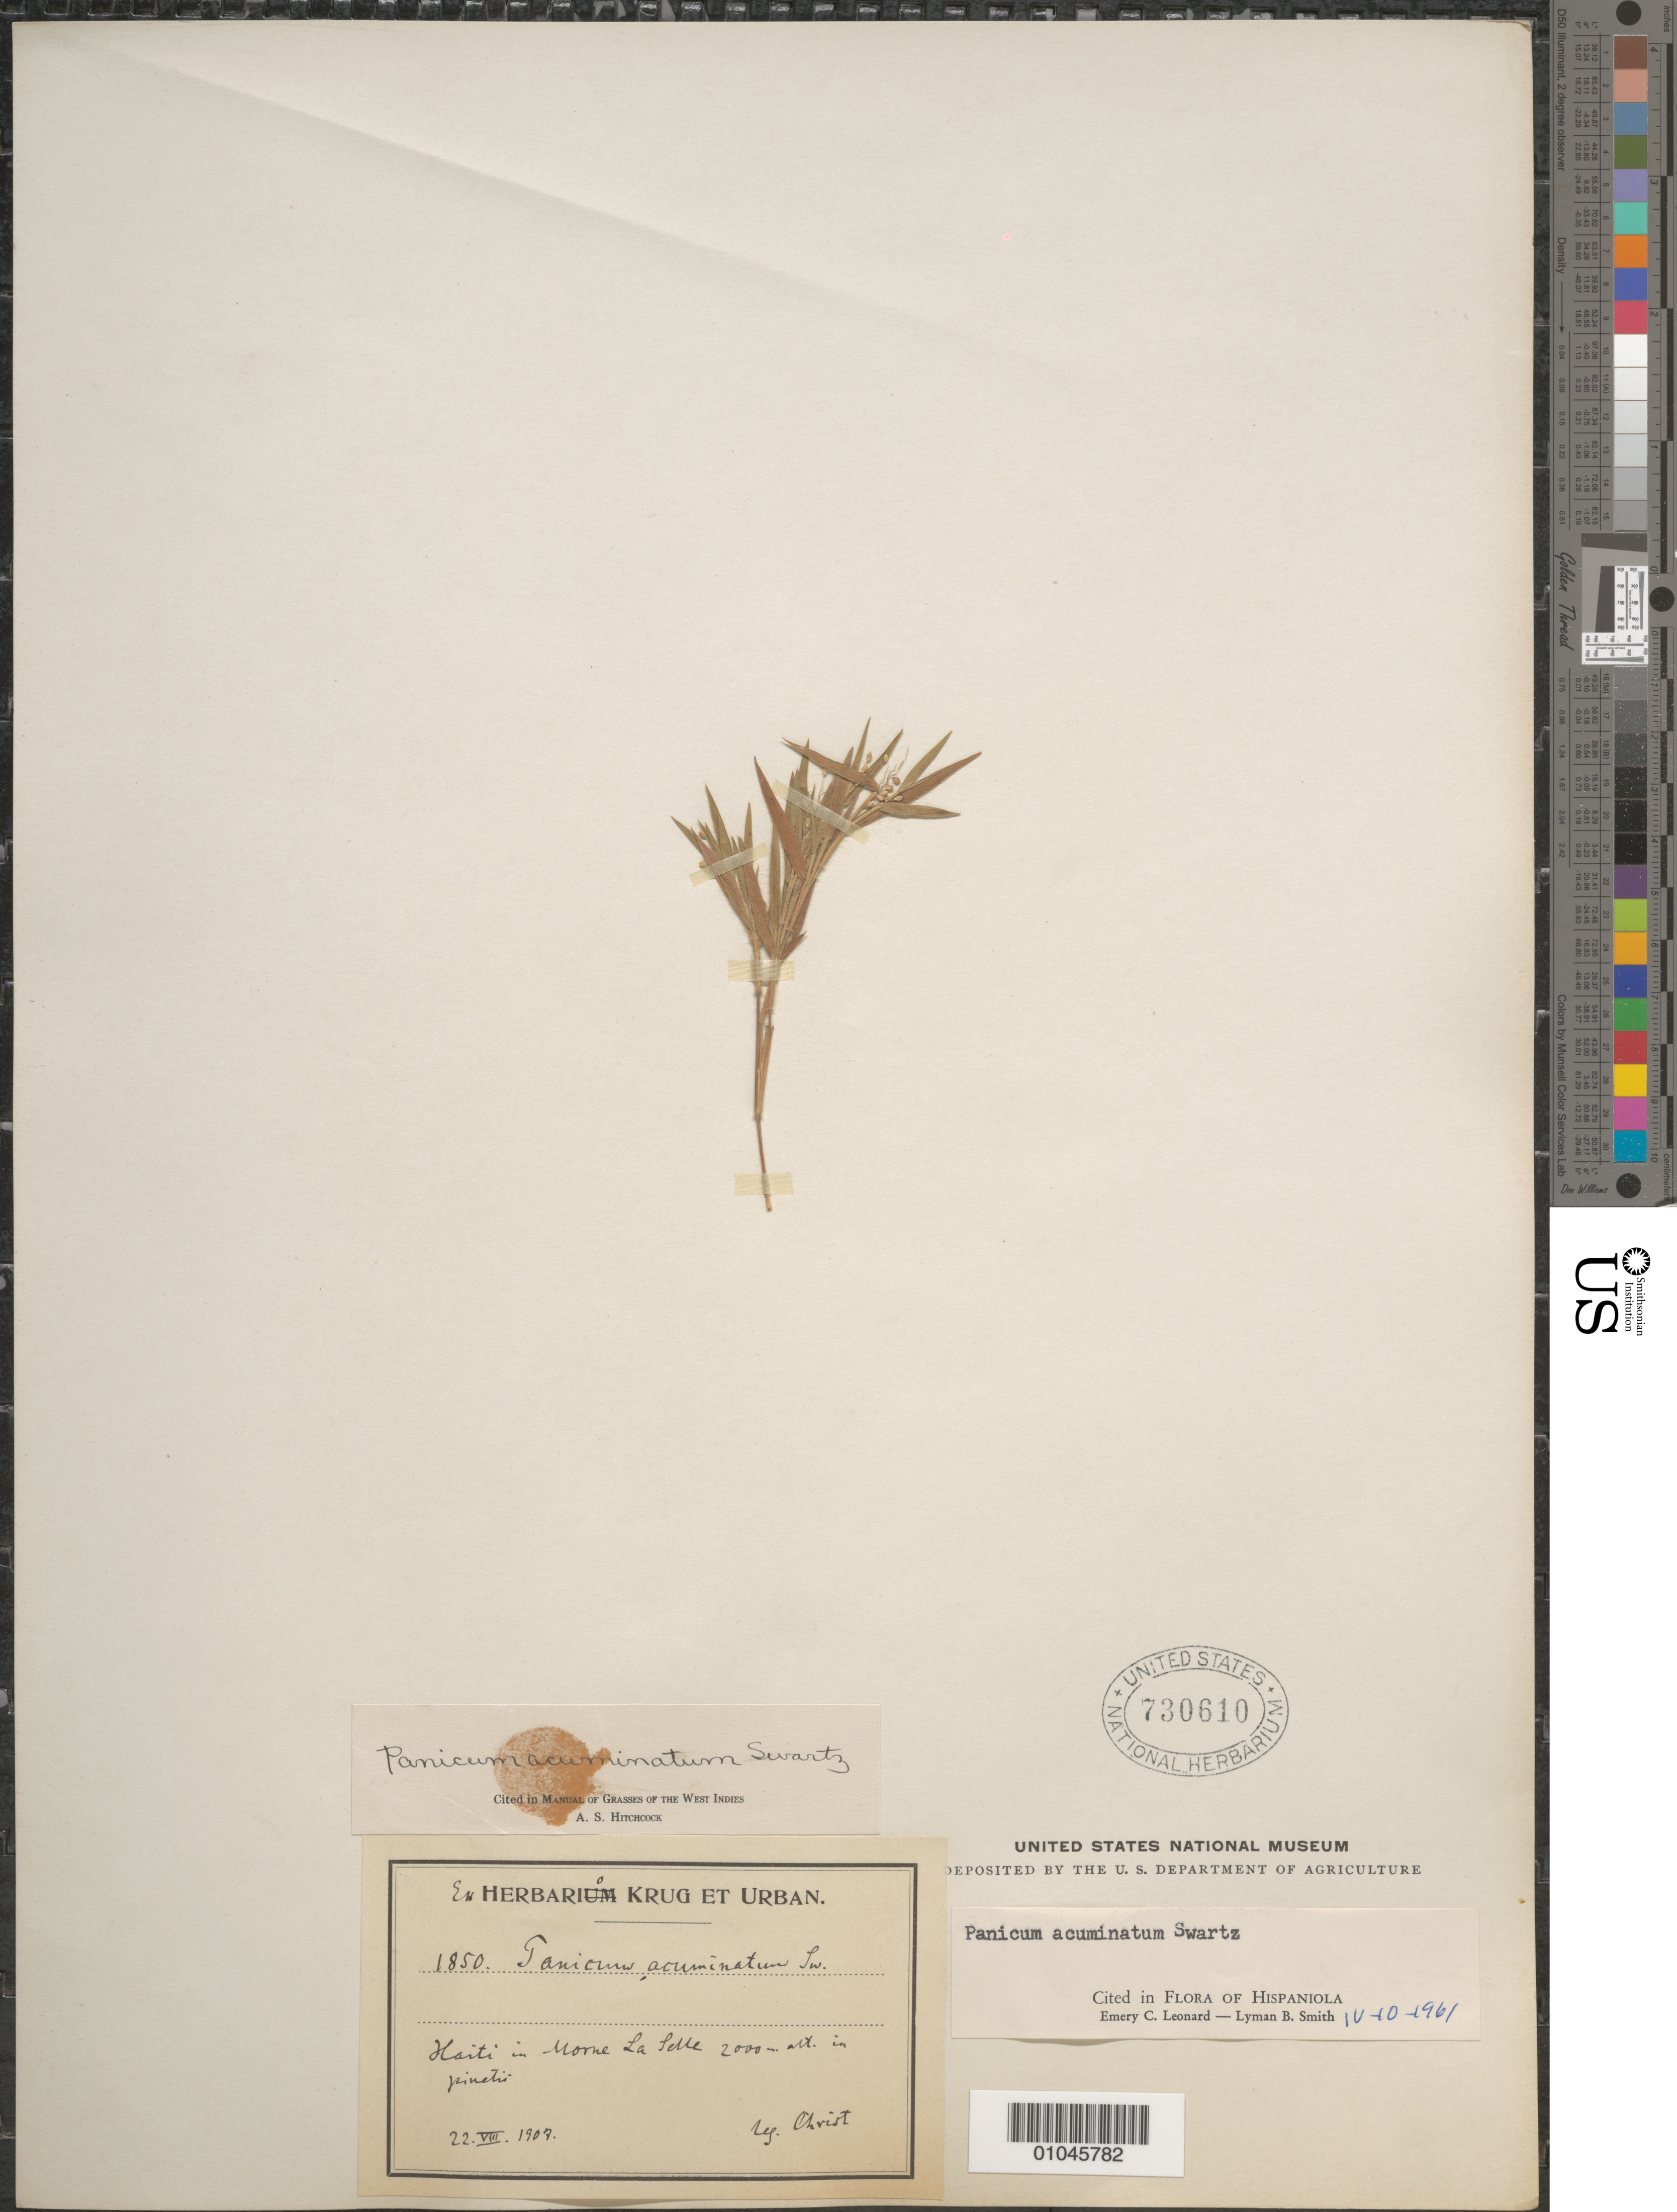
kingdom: Plantae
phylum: Tracheophyta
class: Liliopsida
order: Poales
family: Poaceae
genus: Panicum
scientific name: Panicum acuminatum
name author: Sw.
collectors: Christ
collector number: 1850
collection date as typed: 22 Aug 1909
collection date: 1909-08-22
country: Haiti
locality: Haiti in Morne La Belle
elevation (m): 2000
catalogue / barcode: US 730610